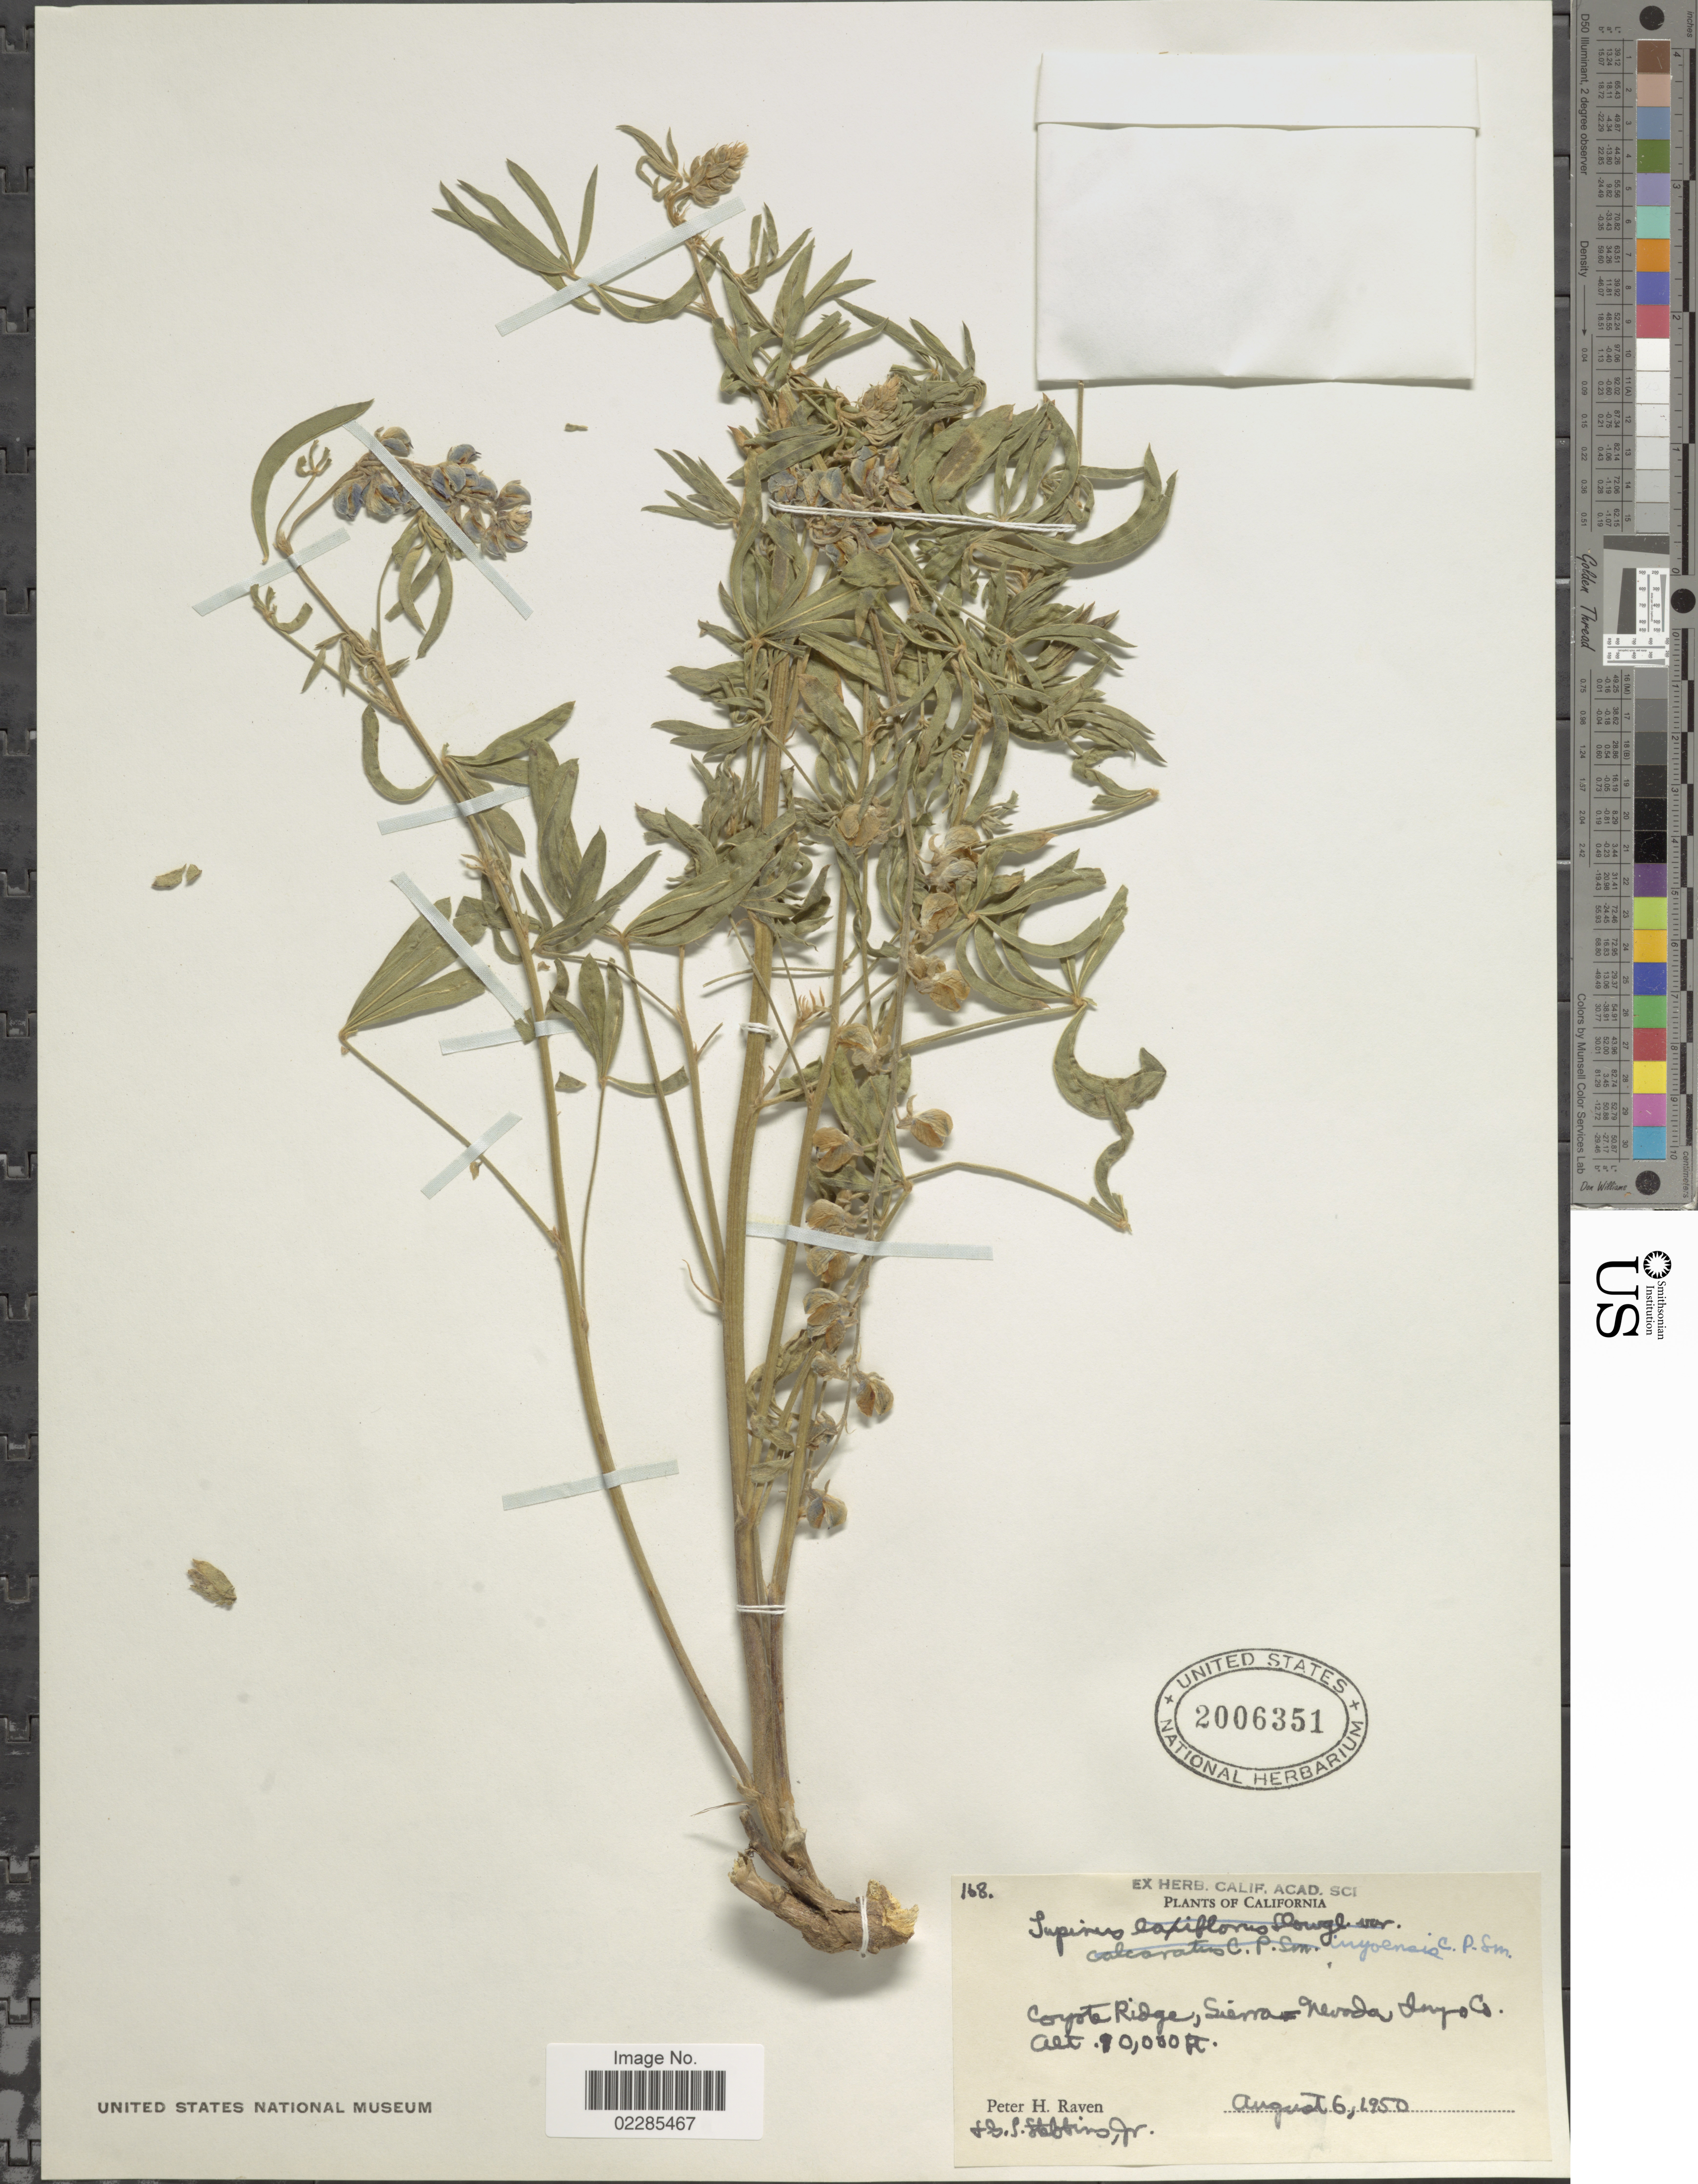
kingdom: Plantae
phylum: Tracheophyta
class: Magnoliopsida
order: Fabales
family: Fabaceae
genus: Lupinus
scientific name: Lupinus inyoensis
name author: A. Heller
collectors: P. Raven & G. L. Stebbins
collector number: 168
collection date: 1950-08-06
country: United States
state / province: California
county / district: Inyo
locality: Coyste Rideg, Sierra Nevada, Inyo Co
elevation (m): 3048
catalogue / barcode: US 2006351